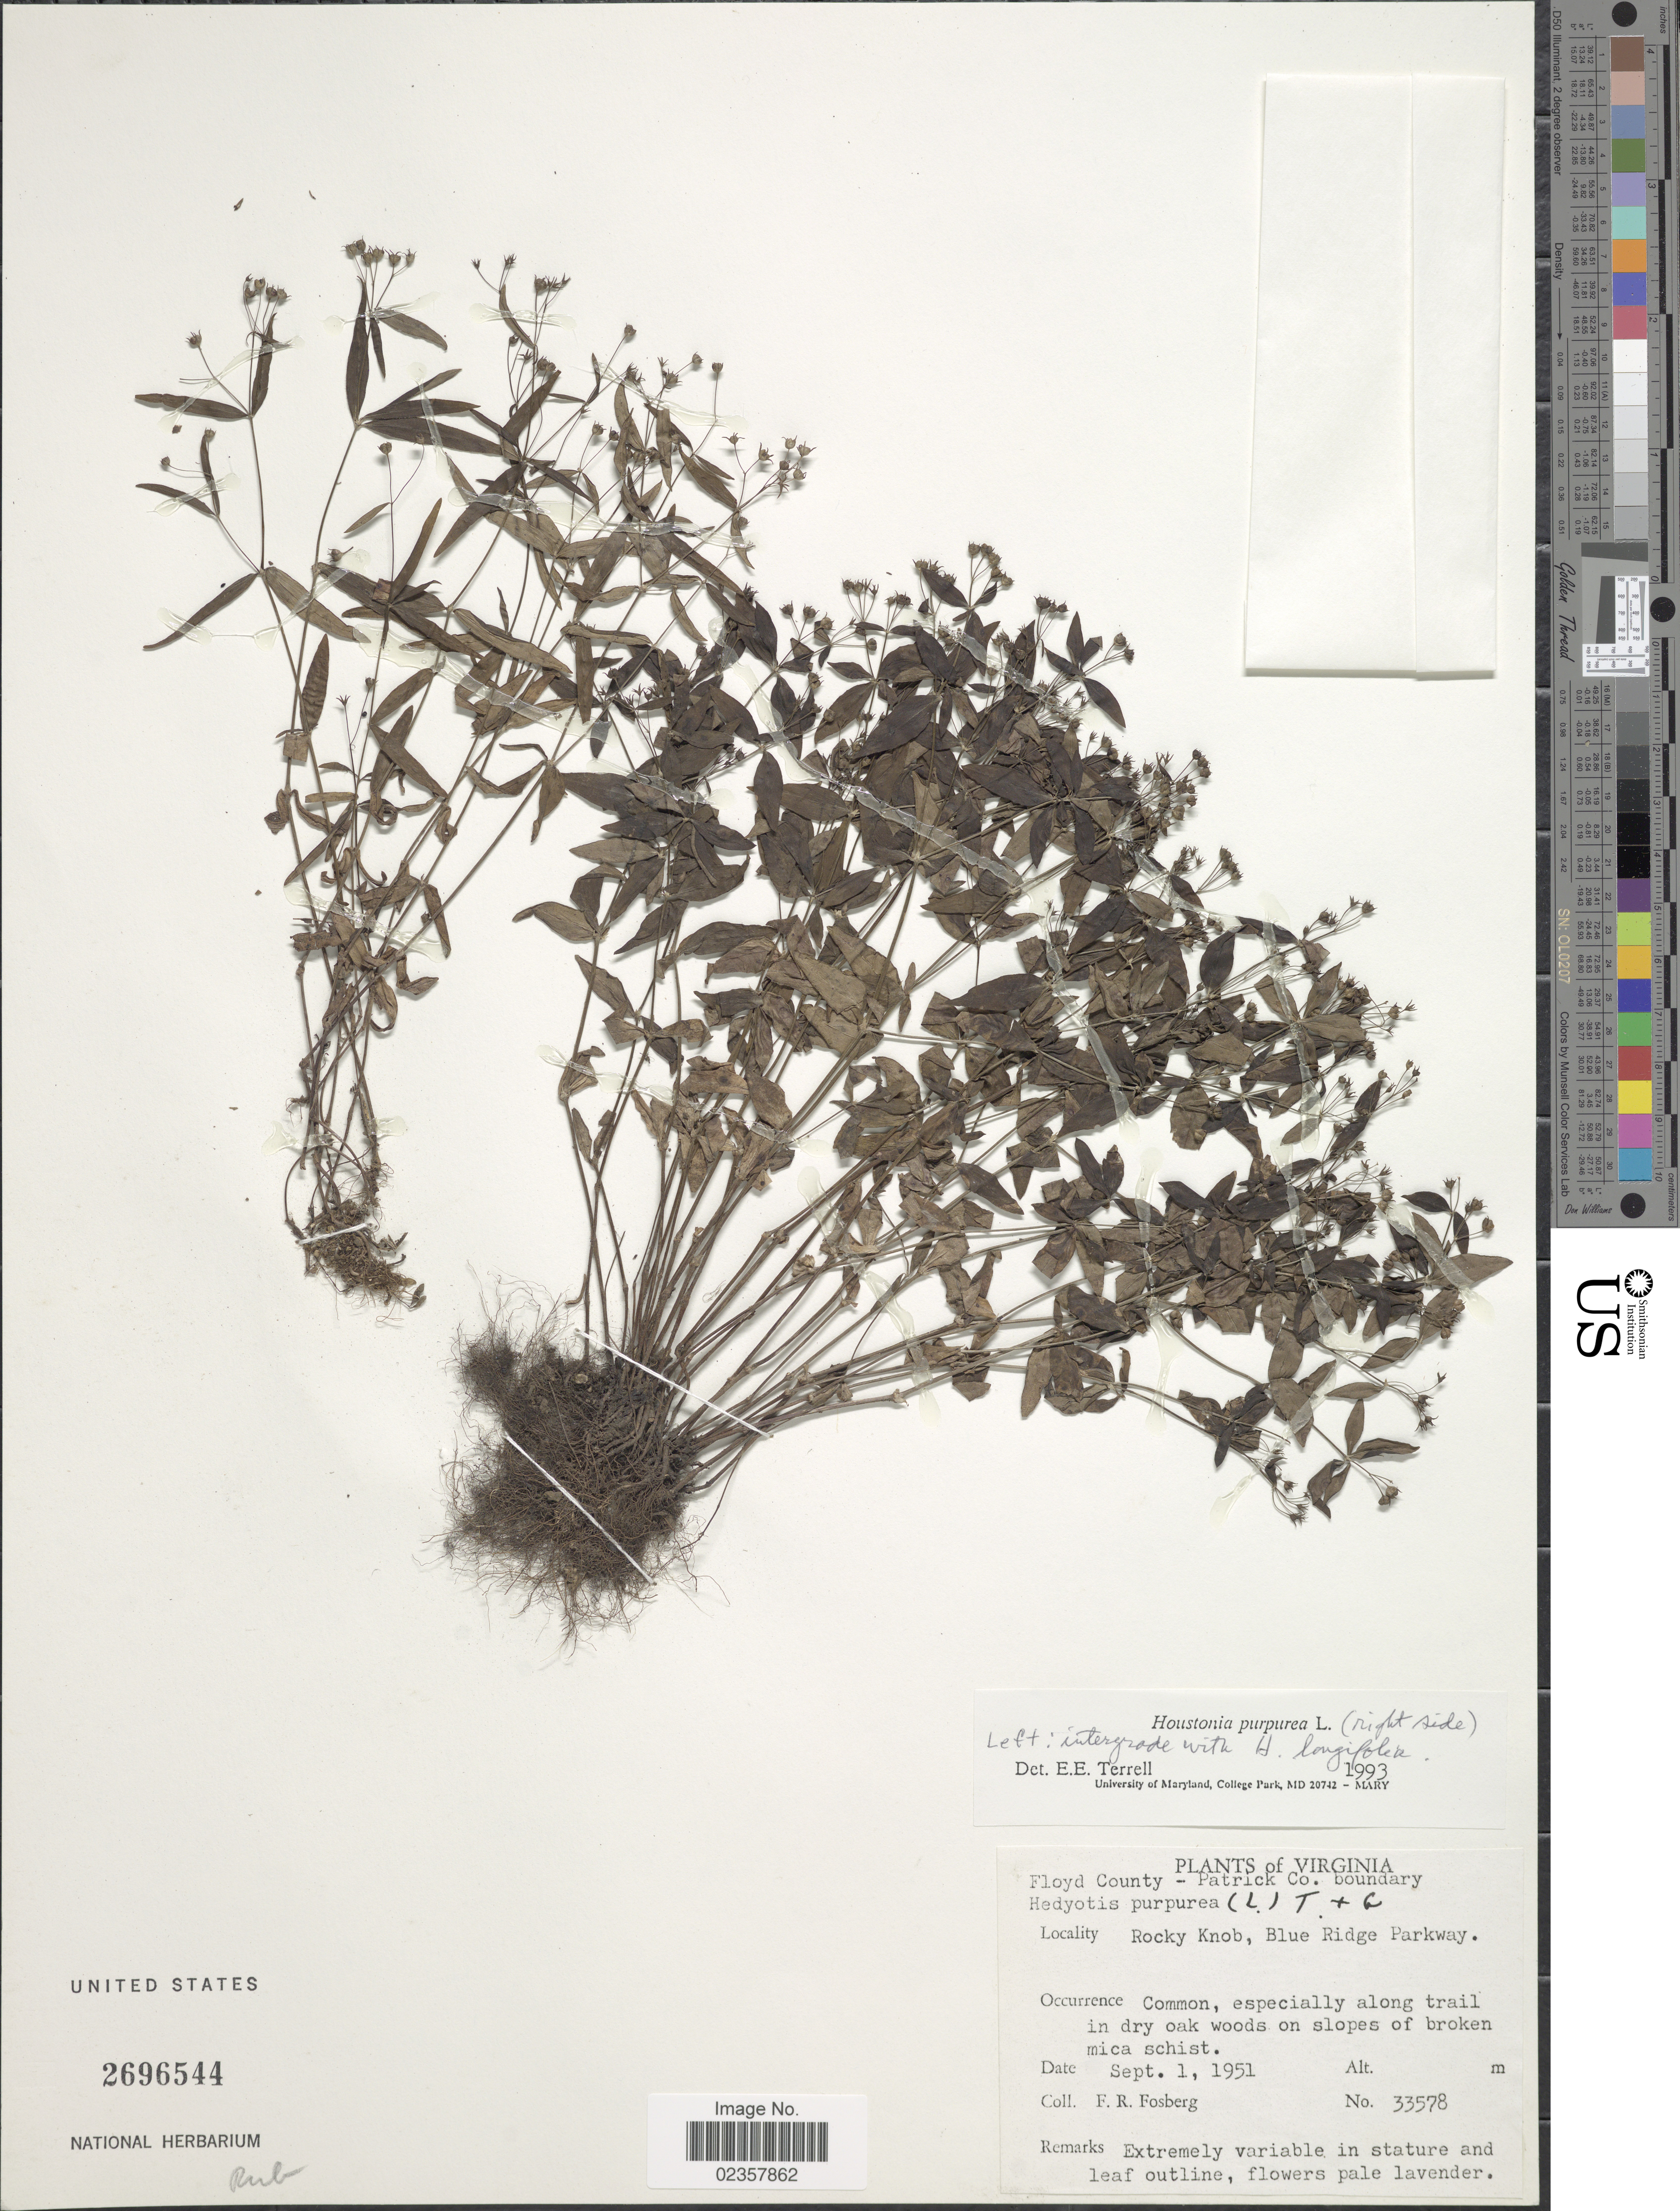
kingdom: Plantae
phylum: Tracheophyta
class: Magnoliopsida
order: Gentianales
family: Rubiaceae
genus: Houstonia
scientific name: Houstonia purpurea var. purpurea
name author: L.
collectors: F. R. Fosberg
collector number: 33578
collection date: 1951-09-01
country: United States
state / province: Virginia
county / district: Floyd / Patrick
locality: Virginia, Floyd County - Patrick Co. Boundary. Rocky Knob, Blue Ridge Parkway.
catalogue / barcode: US 2696544